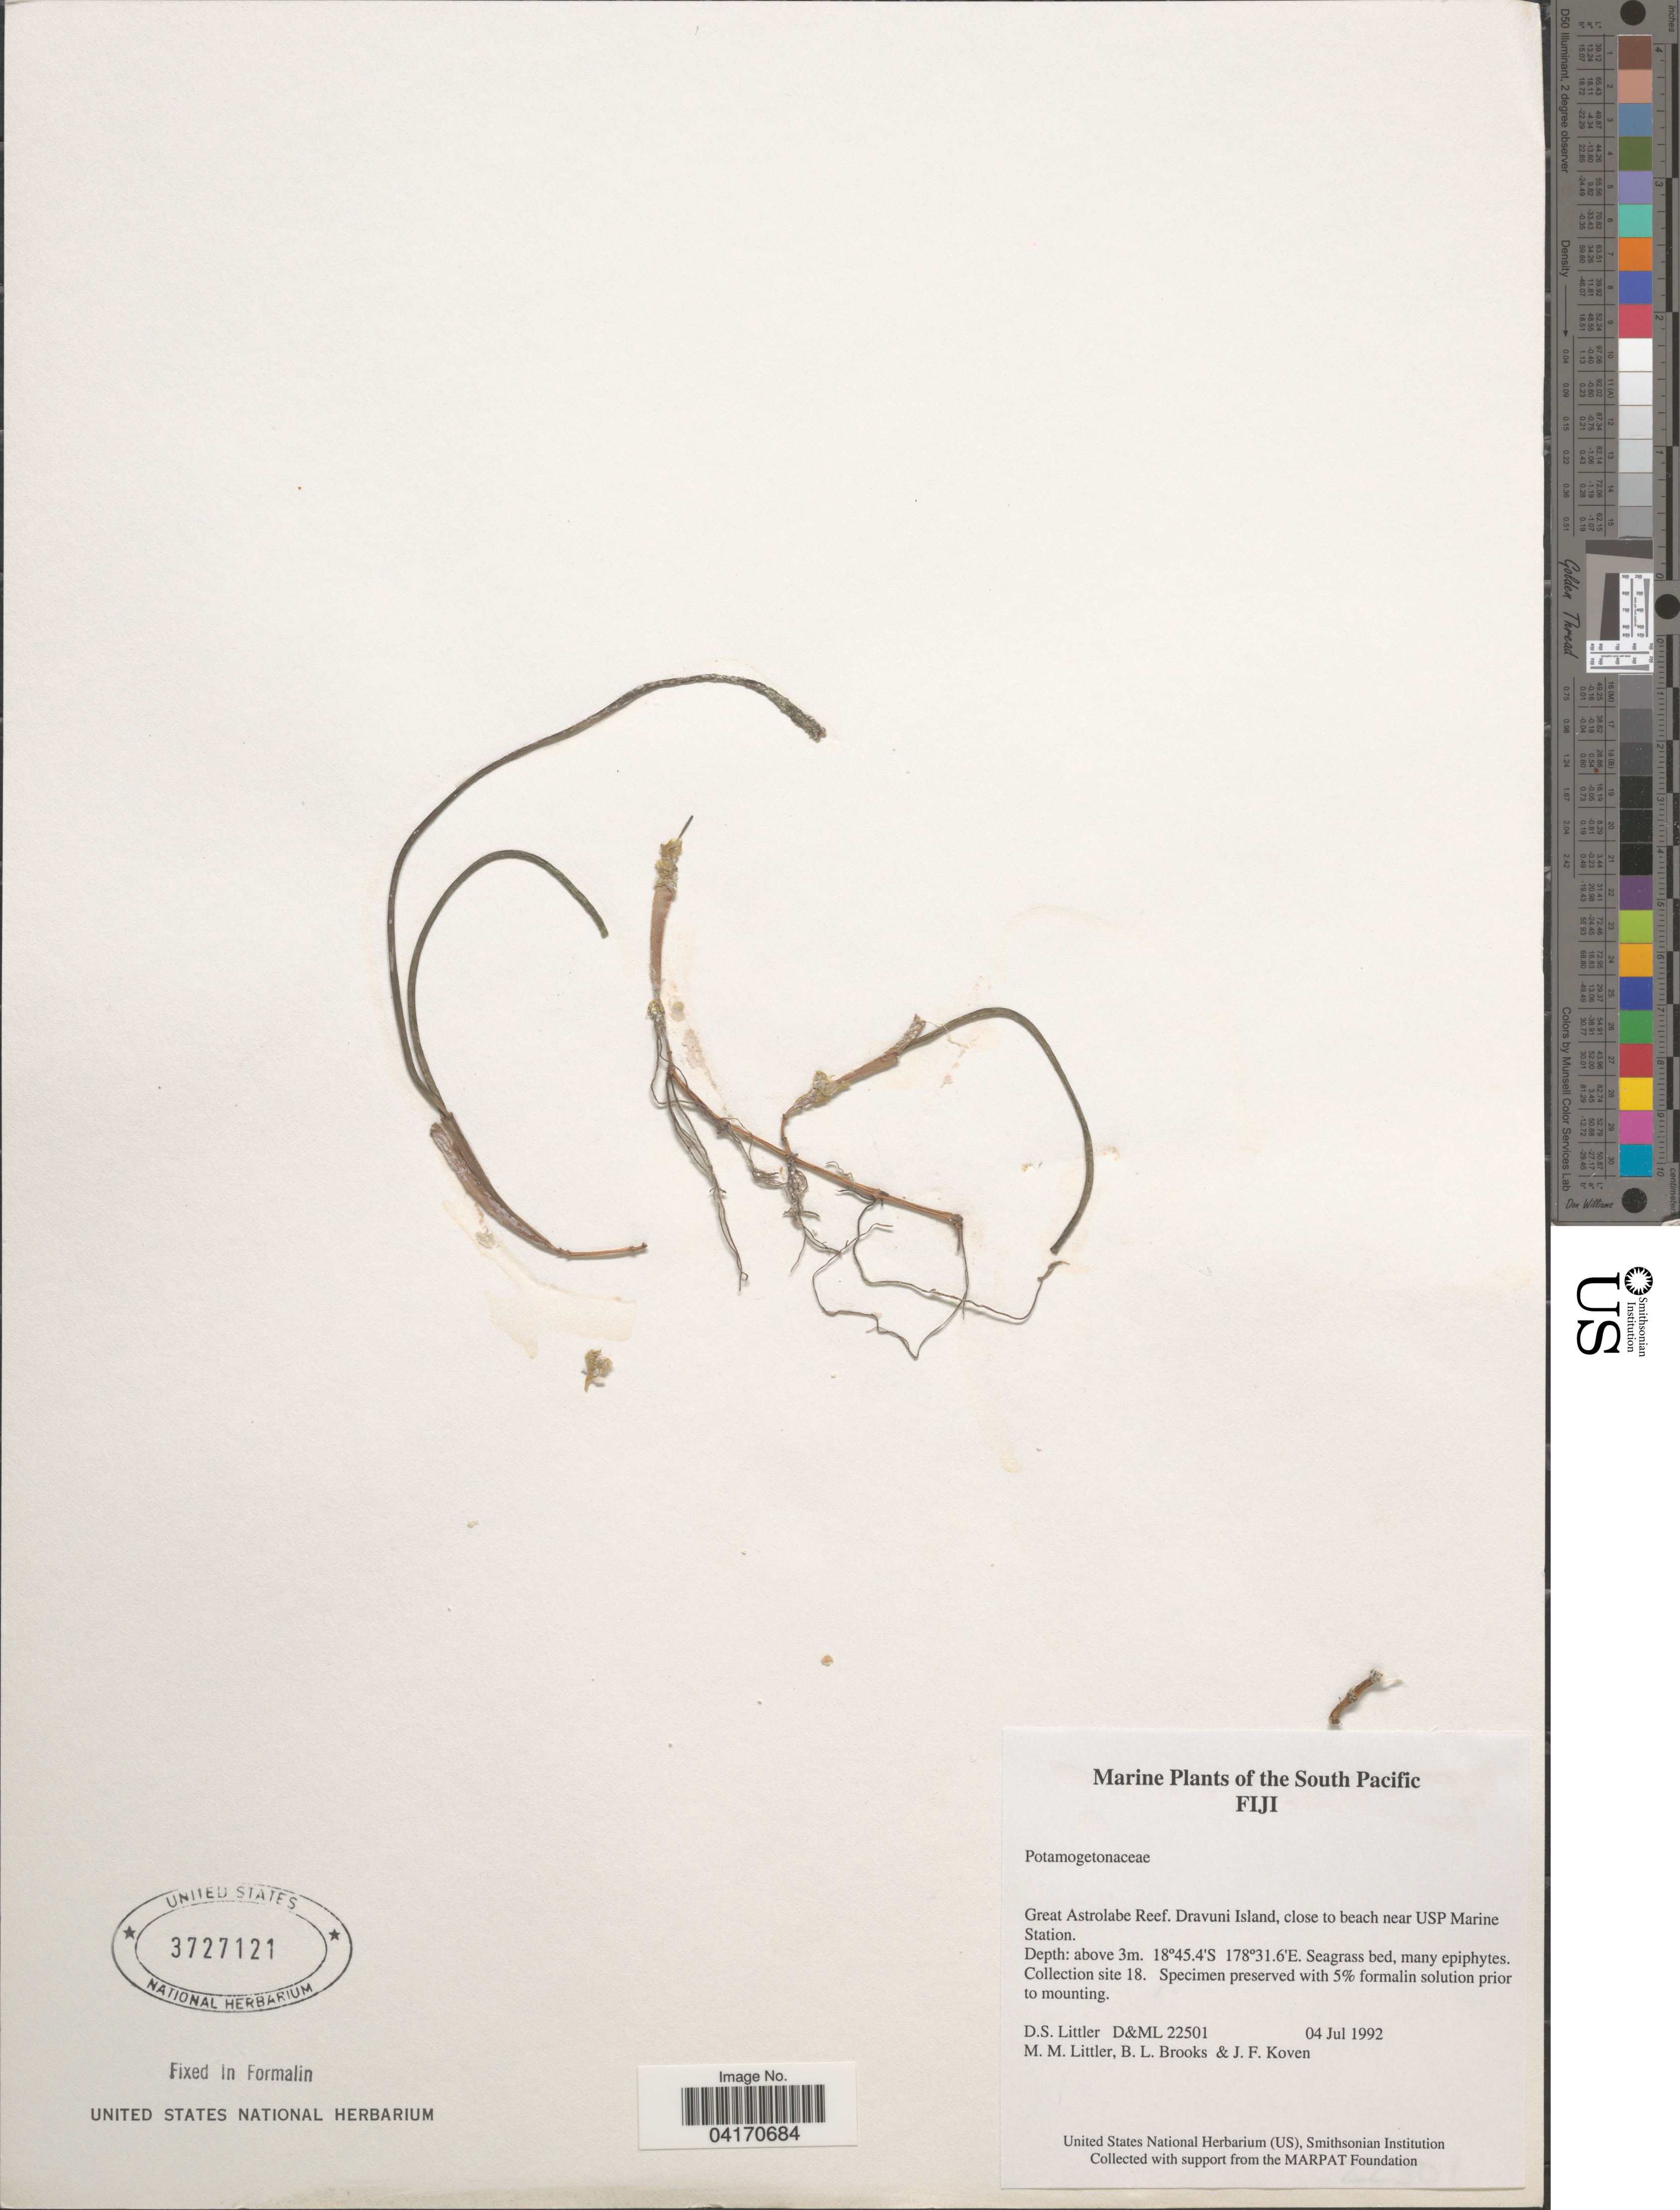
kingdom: Plantae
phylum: Tracheophyta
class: Liliopsida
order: Alismatales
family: Potamogetonaceae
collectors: D. S. Littler, B. Brooks & J. Koven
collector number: D&ML 22501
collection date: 1992-07-04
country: Fiji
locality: The South Pacific. Great Astrolabe Reef. Dravuni Island, close to beach near USP Marine Station.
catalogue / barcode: US 3727121